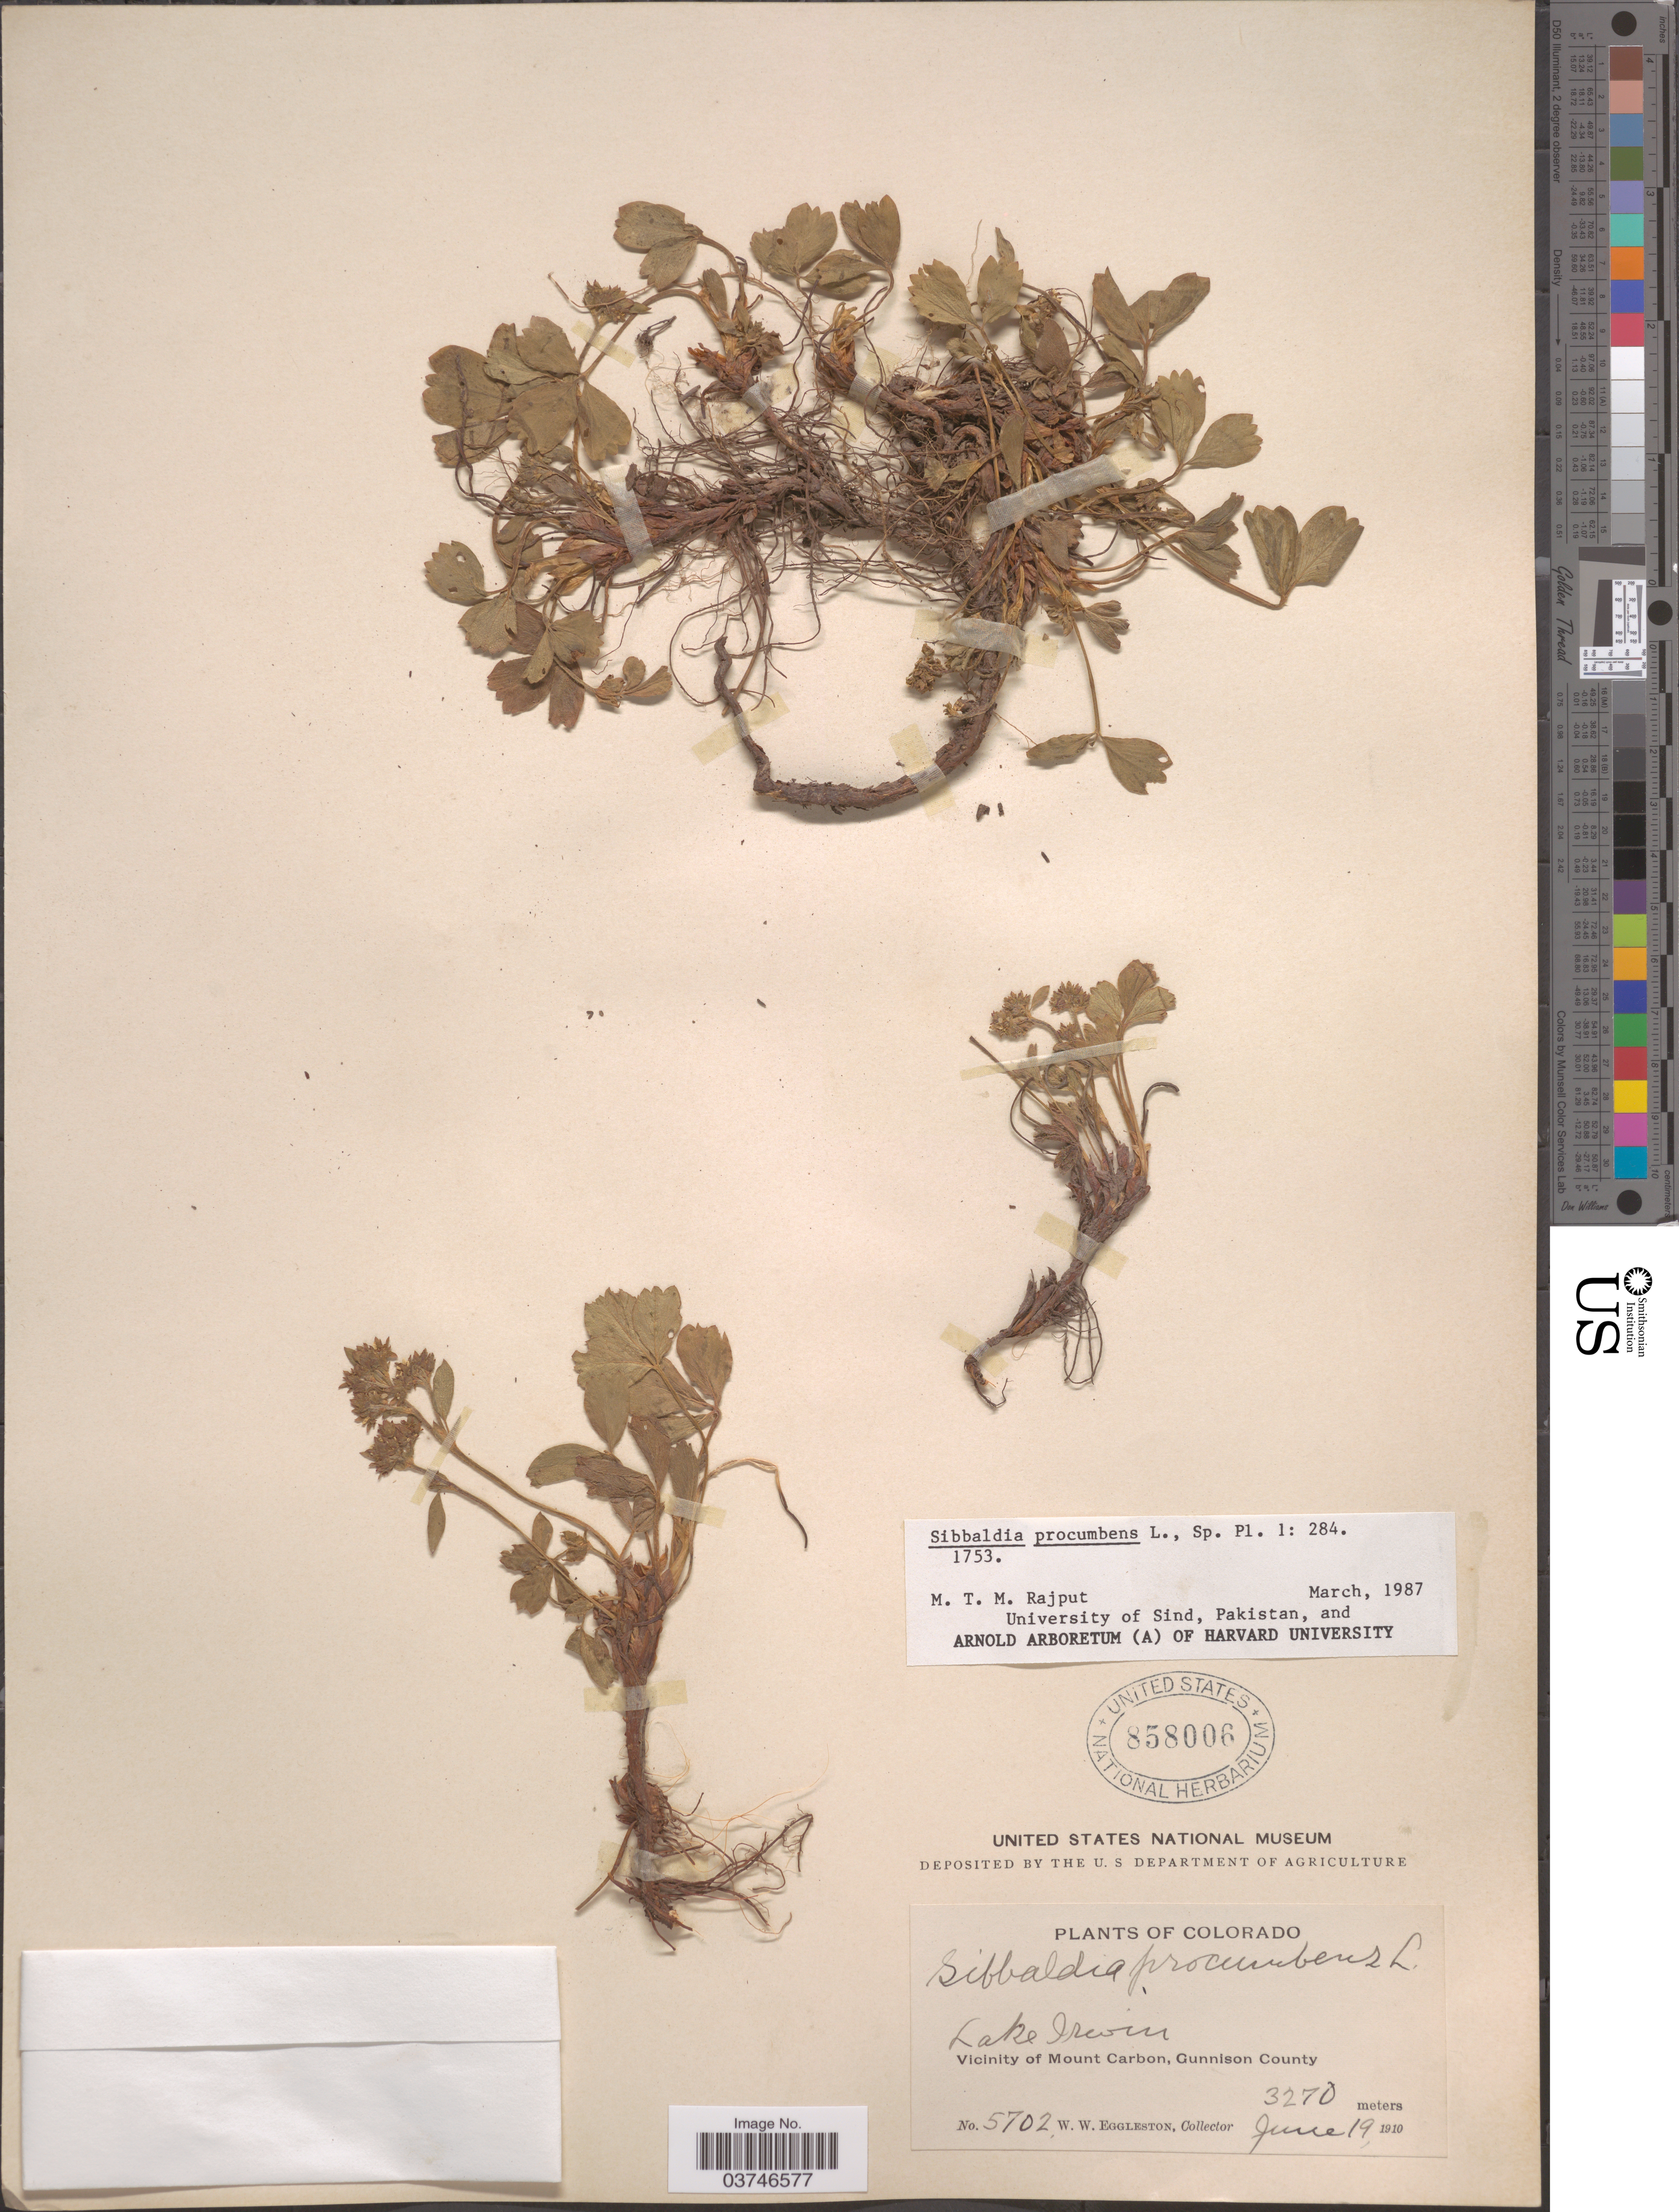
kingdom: Plantae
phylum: Tracheophyta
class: Magnoliopsida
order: Rosales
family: Rosaceae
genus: Sibbaldia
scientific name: Sibbaldia procumbens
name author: L.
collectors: W. W. Eggleston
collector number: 5702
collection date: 1910-06-19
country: United States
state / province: Colorado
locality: Lake Irwin. Vicinity of Mount Carbon, Gunnison County.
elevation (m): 3270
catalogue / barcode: US 858006